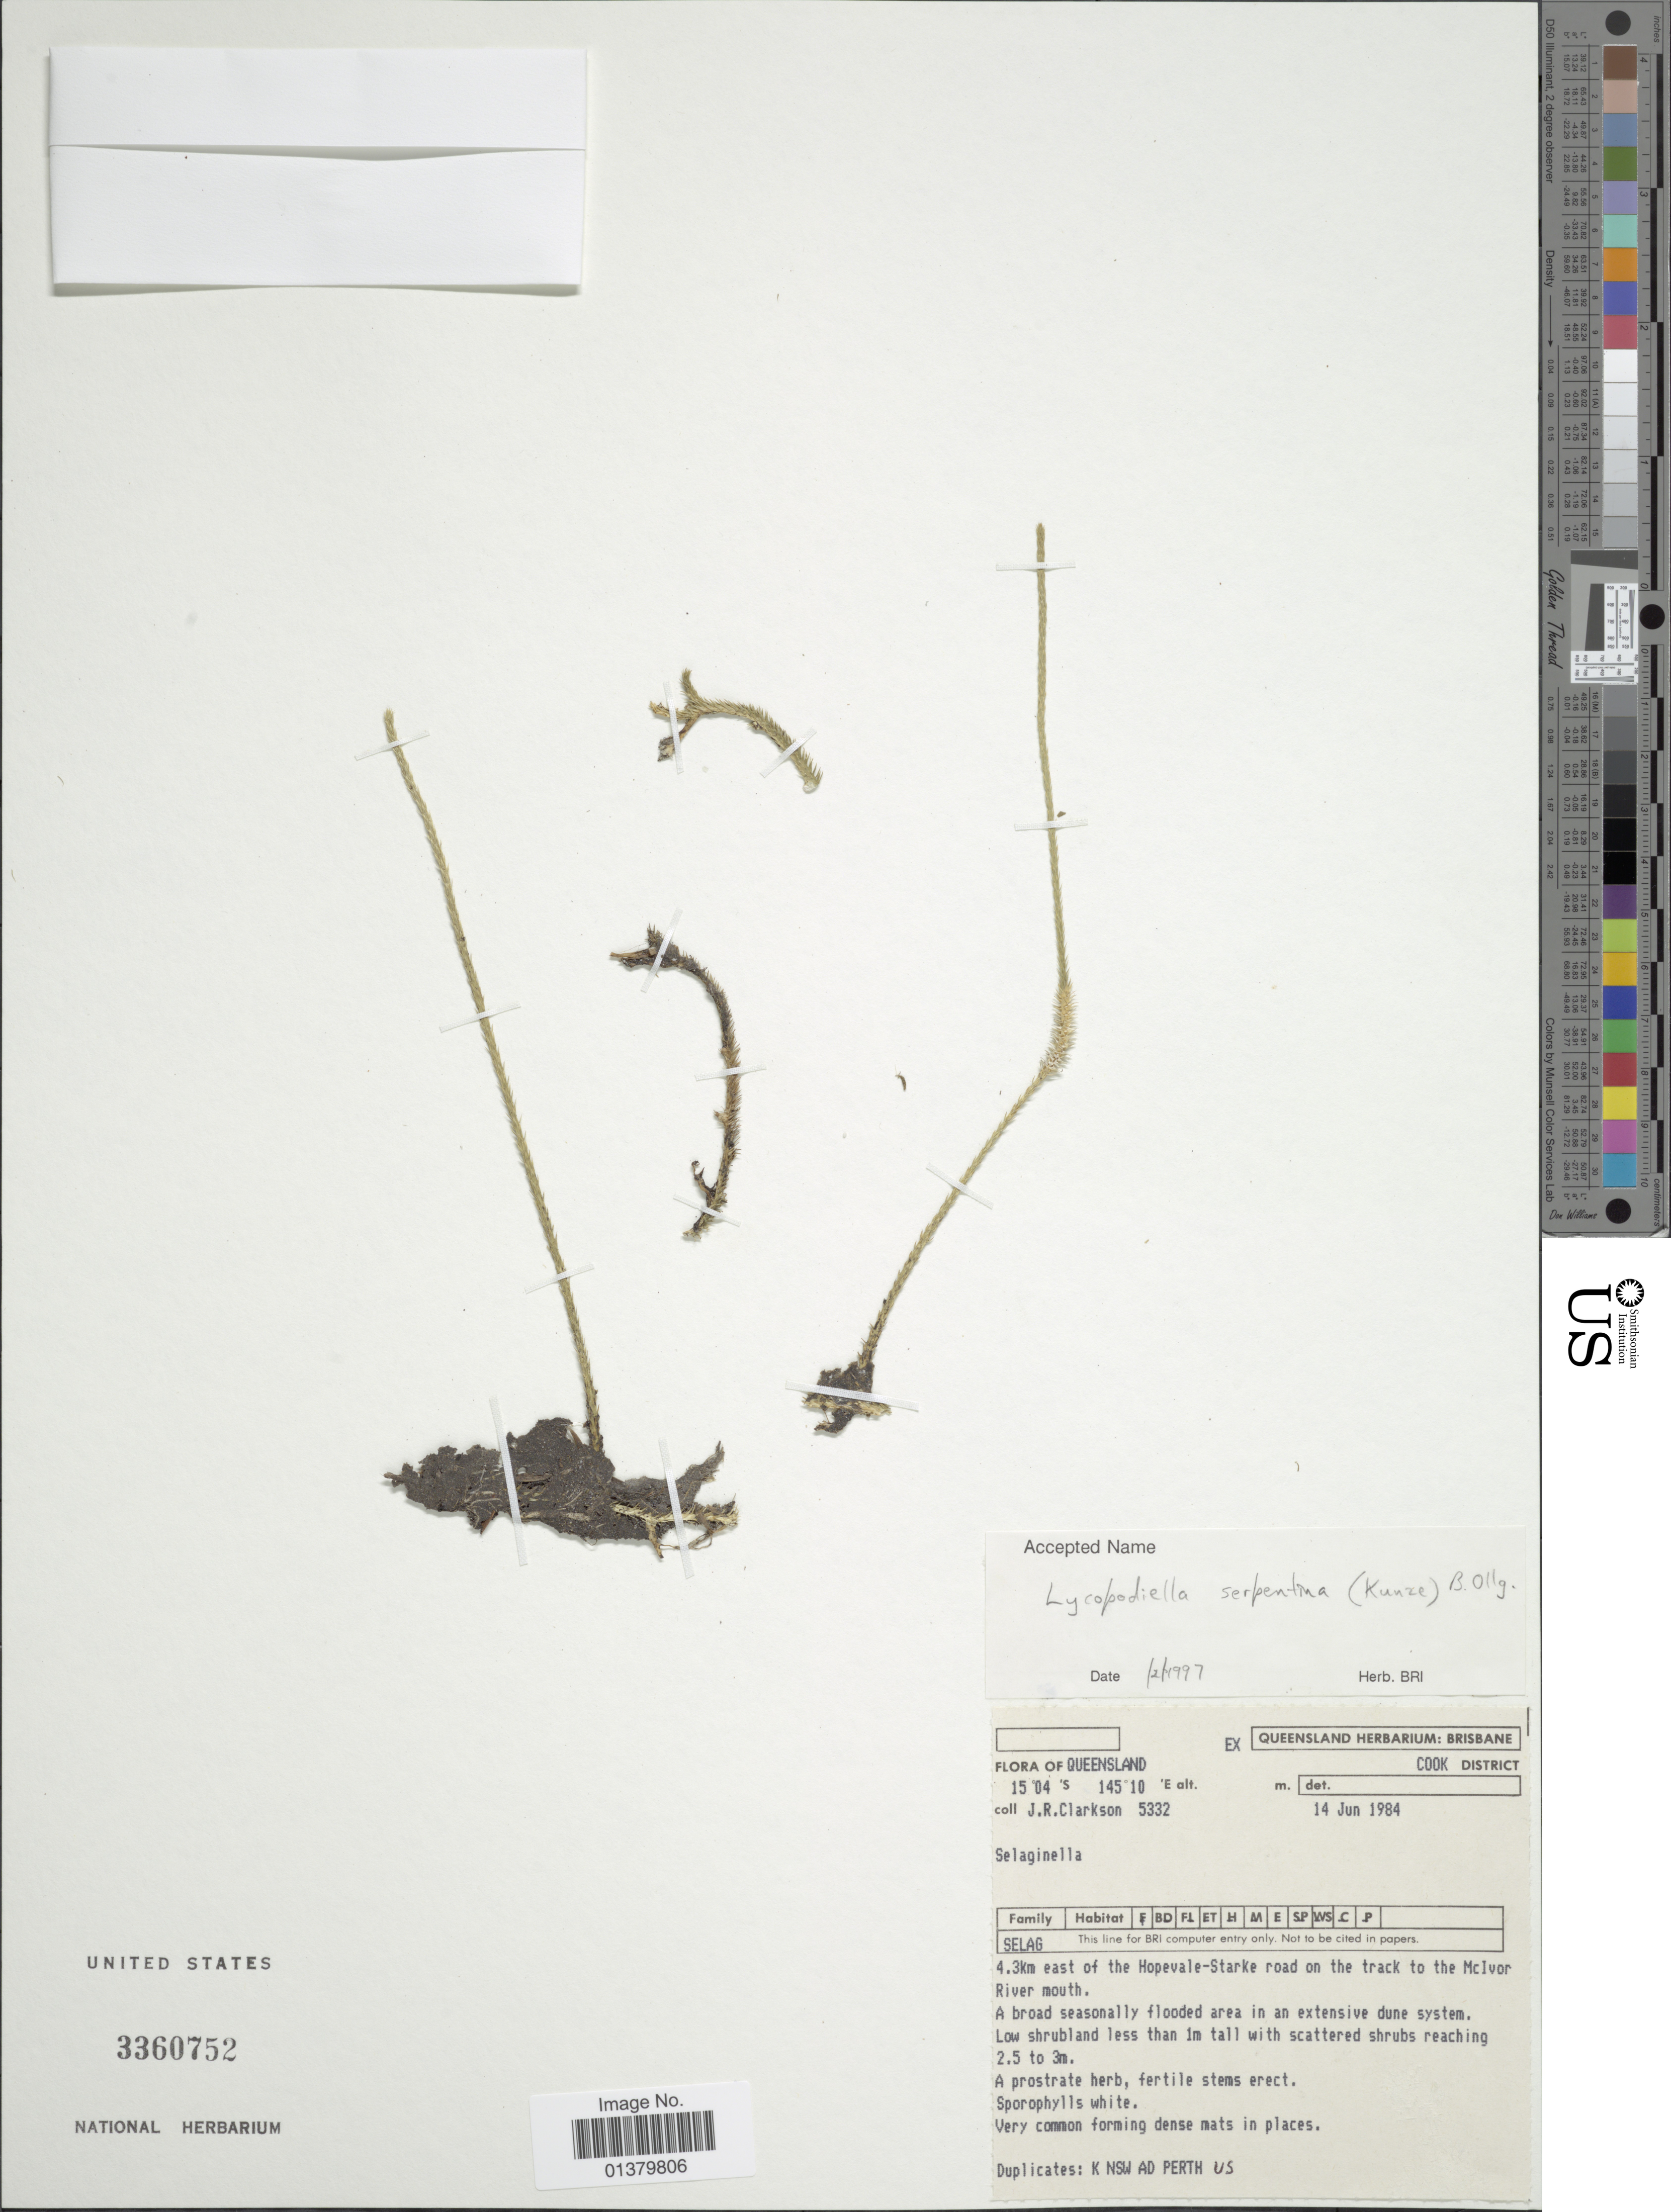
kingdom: Plantae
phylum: Tracheophyta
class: Lycopodiopsida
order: Lycopodiales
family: Lycopodiaceae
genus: Brownseya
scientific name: Brownseya serpentina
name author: (Kunze) Li Bing Zhang et al.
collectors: J. Clarkson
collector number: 5332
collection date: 1984-06-14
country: Australia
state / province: Queensland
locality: Cook District, 4.3km east of the Hopevale-Starke road on the track to the MCIvor River mouth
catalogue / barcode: US 3360752